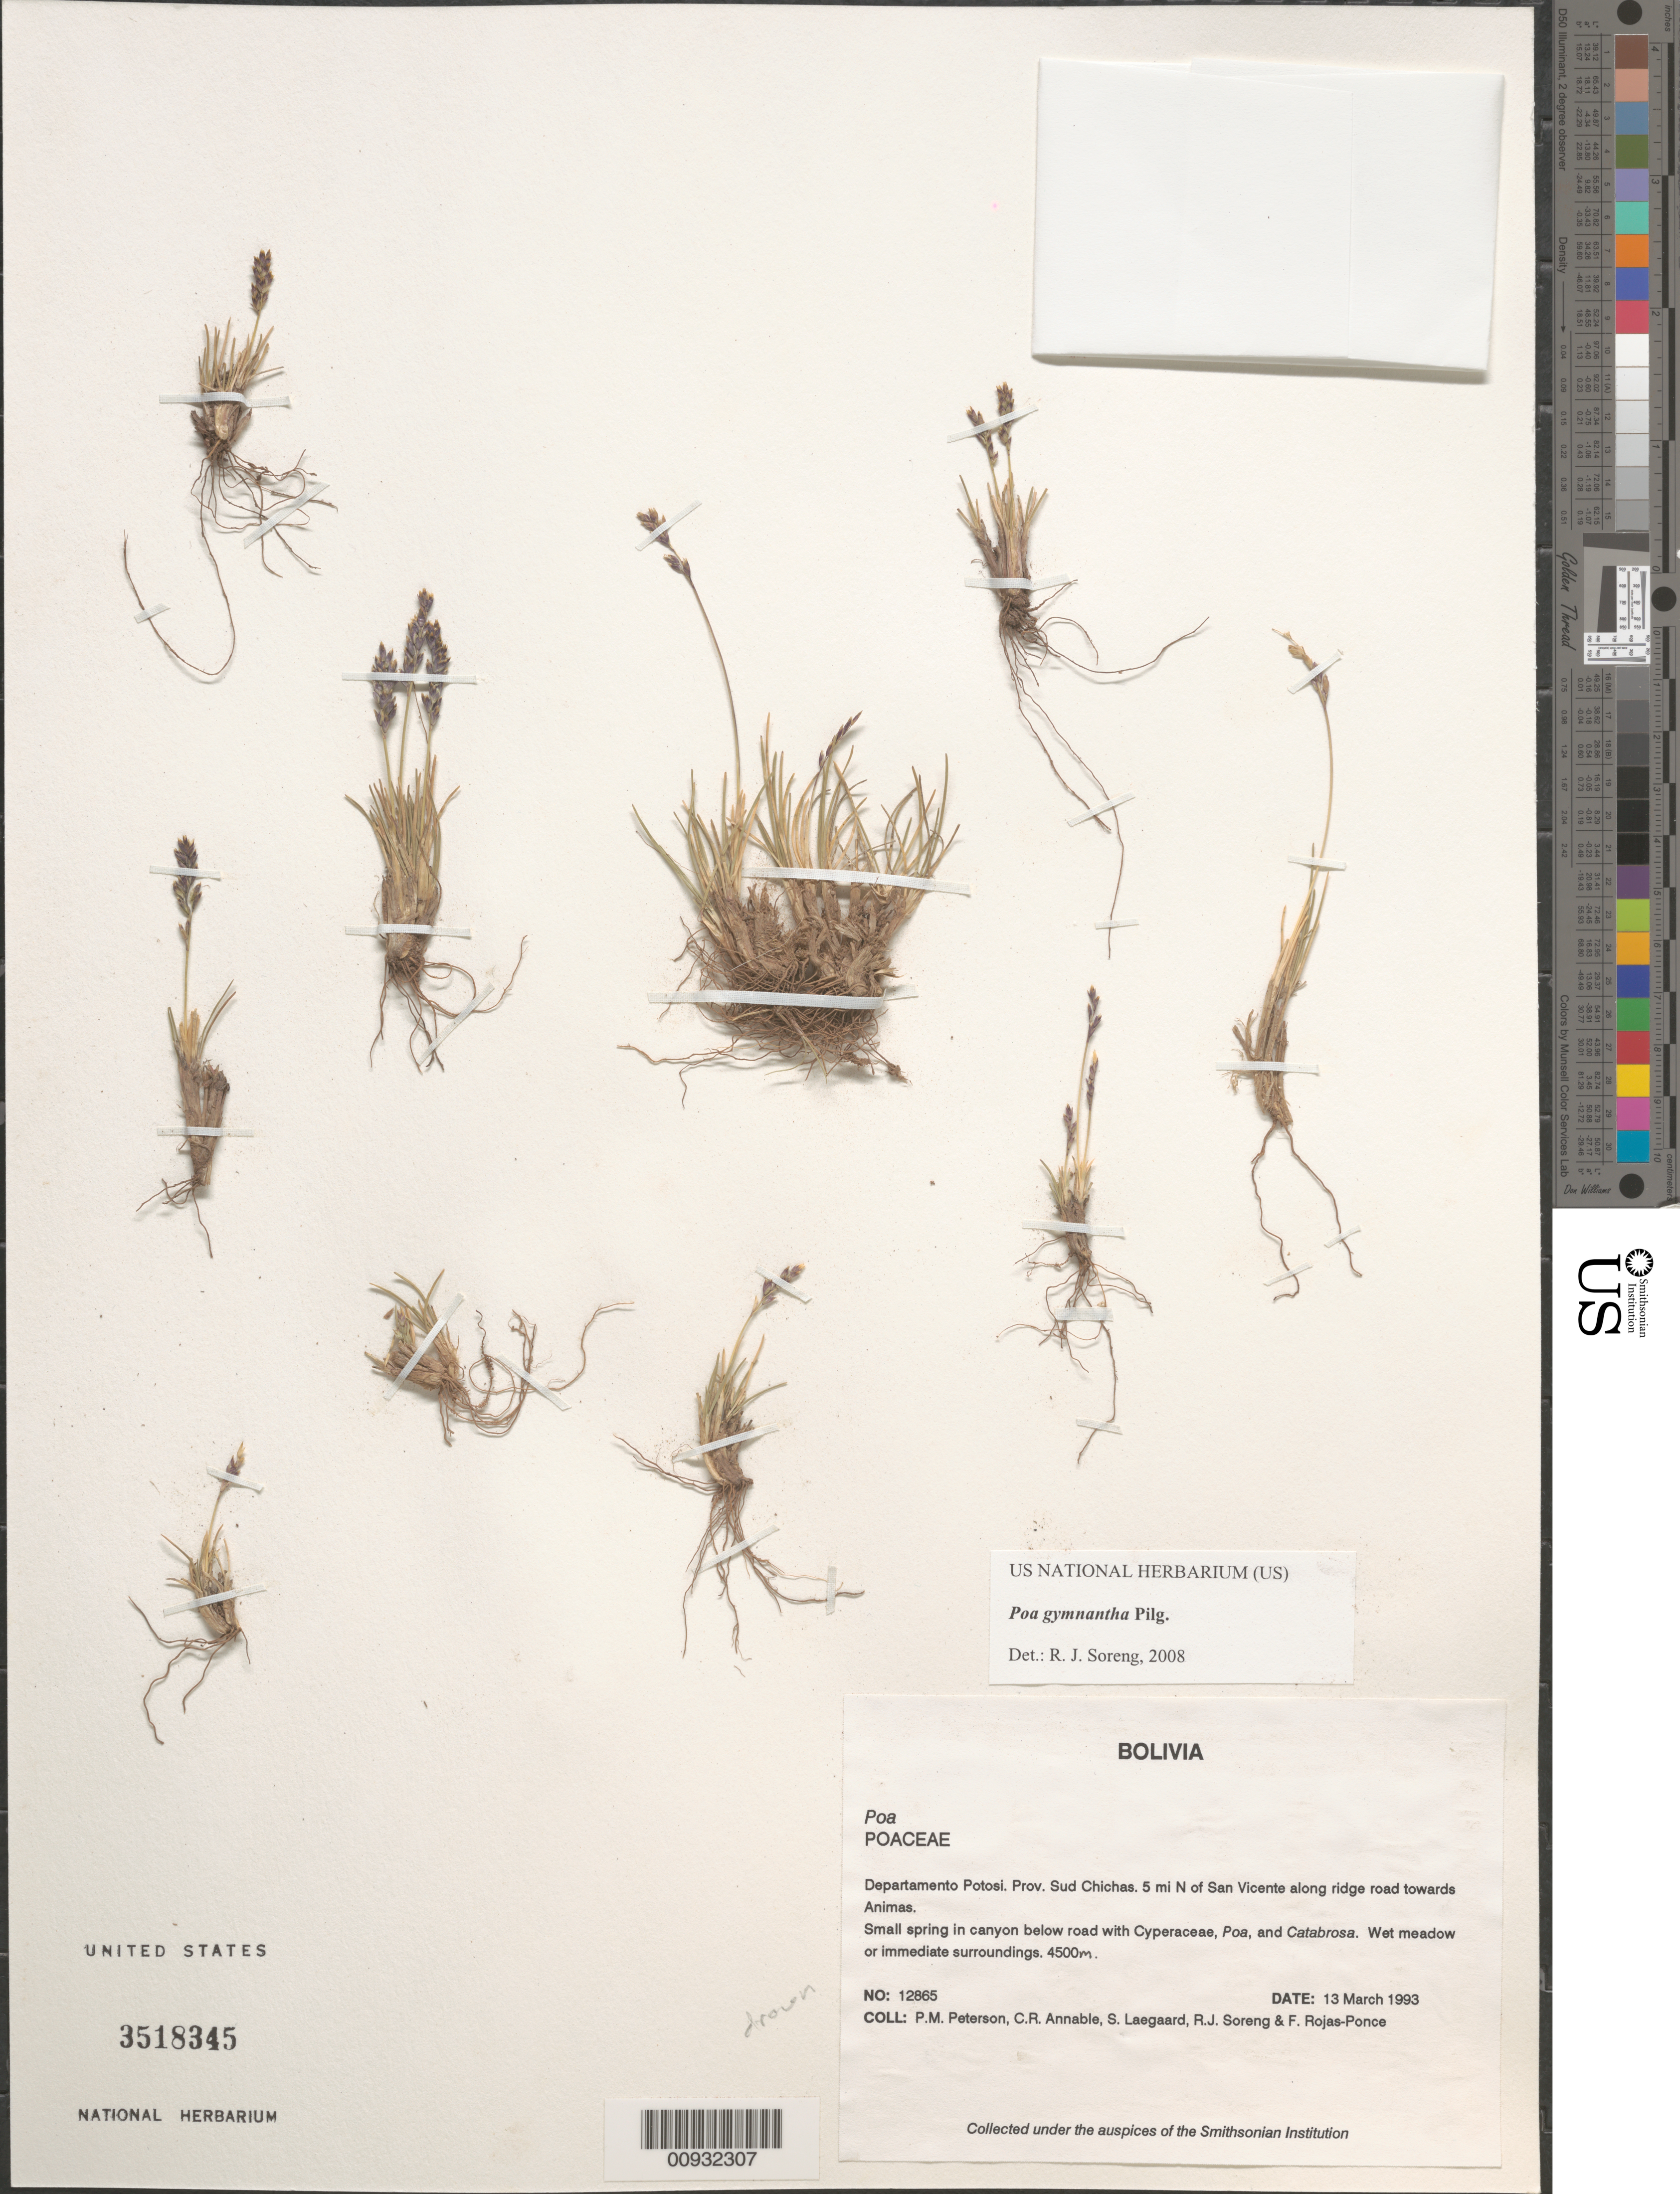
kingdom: Plantae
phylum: Tracheophyta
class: Liliopsida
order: Poales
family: Poaceae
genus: Poa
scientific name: Poa gymnantha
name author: Pilg.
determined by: Renvoize, S. A.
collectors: P. M. Peterson, C. R. Annable, S. Lægaard, R. J. Soreng & F. Rojas-Ponce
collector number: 12865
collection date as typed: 13 Mar 1993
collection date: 1993-03-13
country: Bolivia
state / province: Potosi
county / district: Sud Chichas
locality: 5 mi N of San Vicente along ridge road towards Animas.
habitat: Small spring in canyon below road with Cyperaceae, Poa, and Catabrosa. Wet meadow or immediate surroundings.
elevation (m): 4500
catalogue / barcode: US 3518345